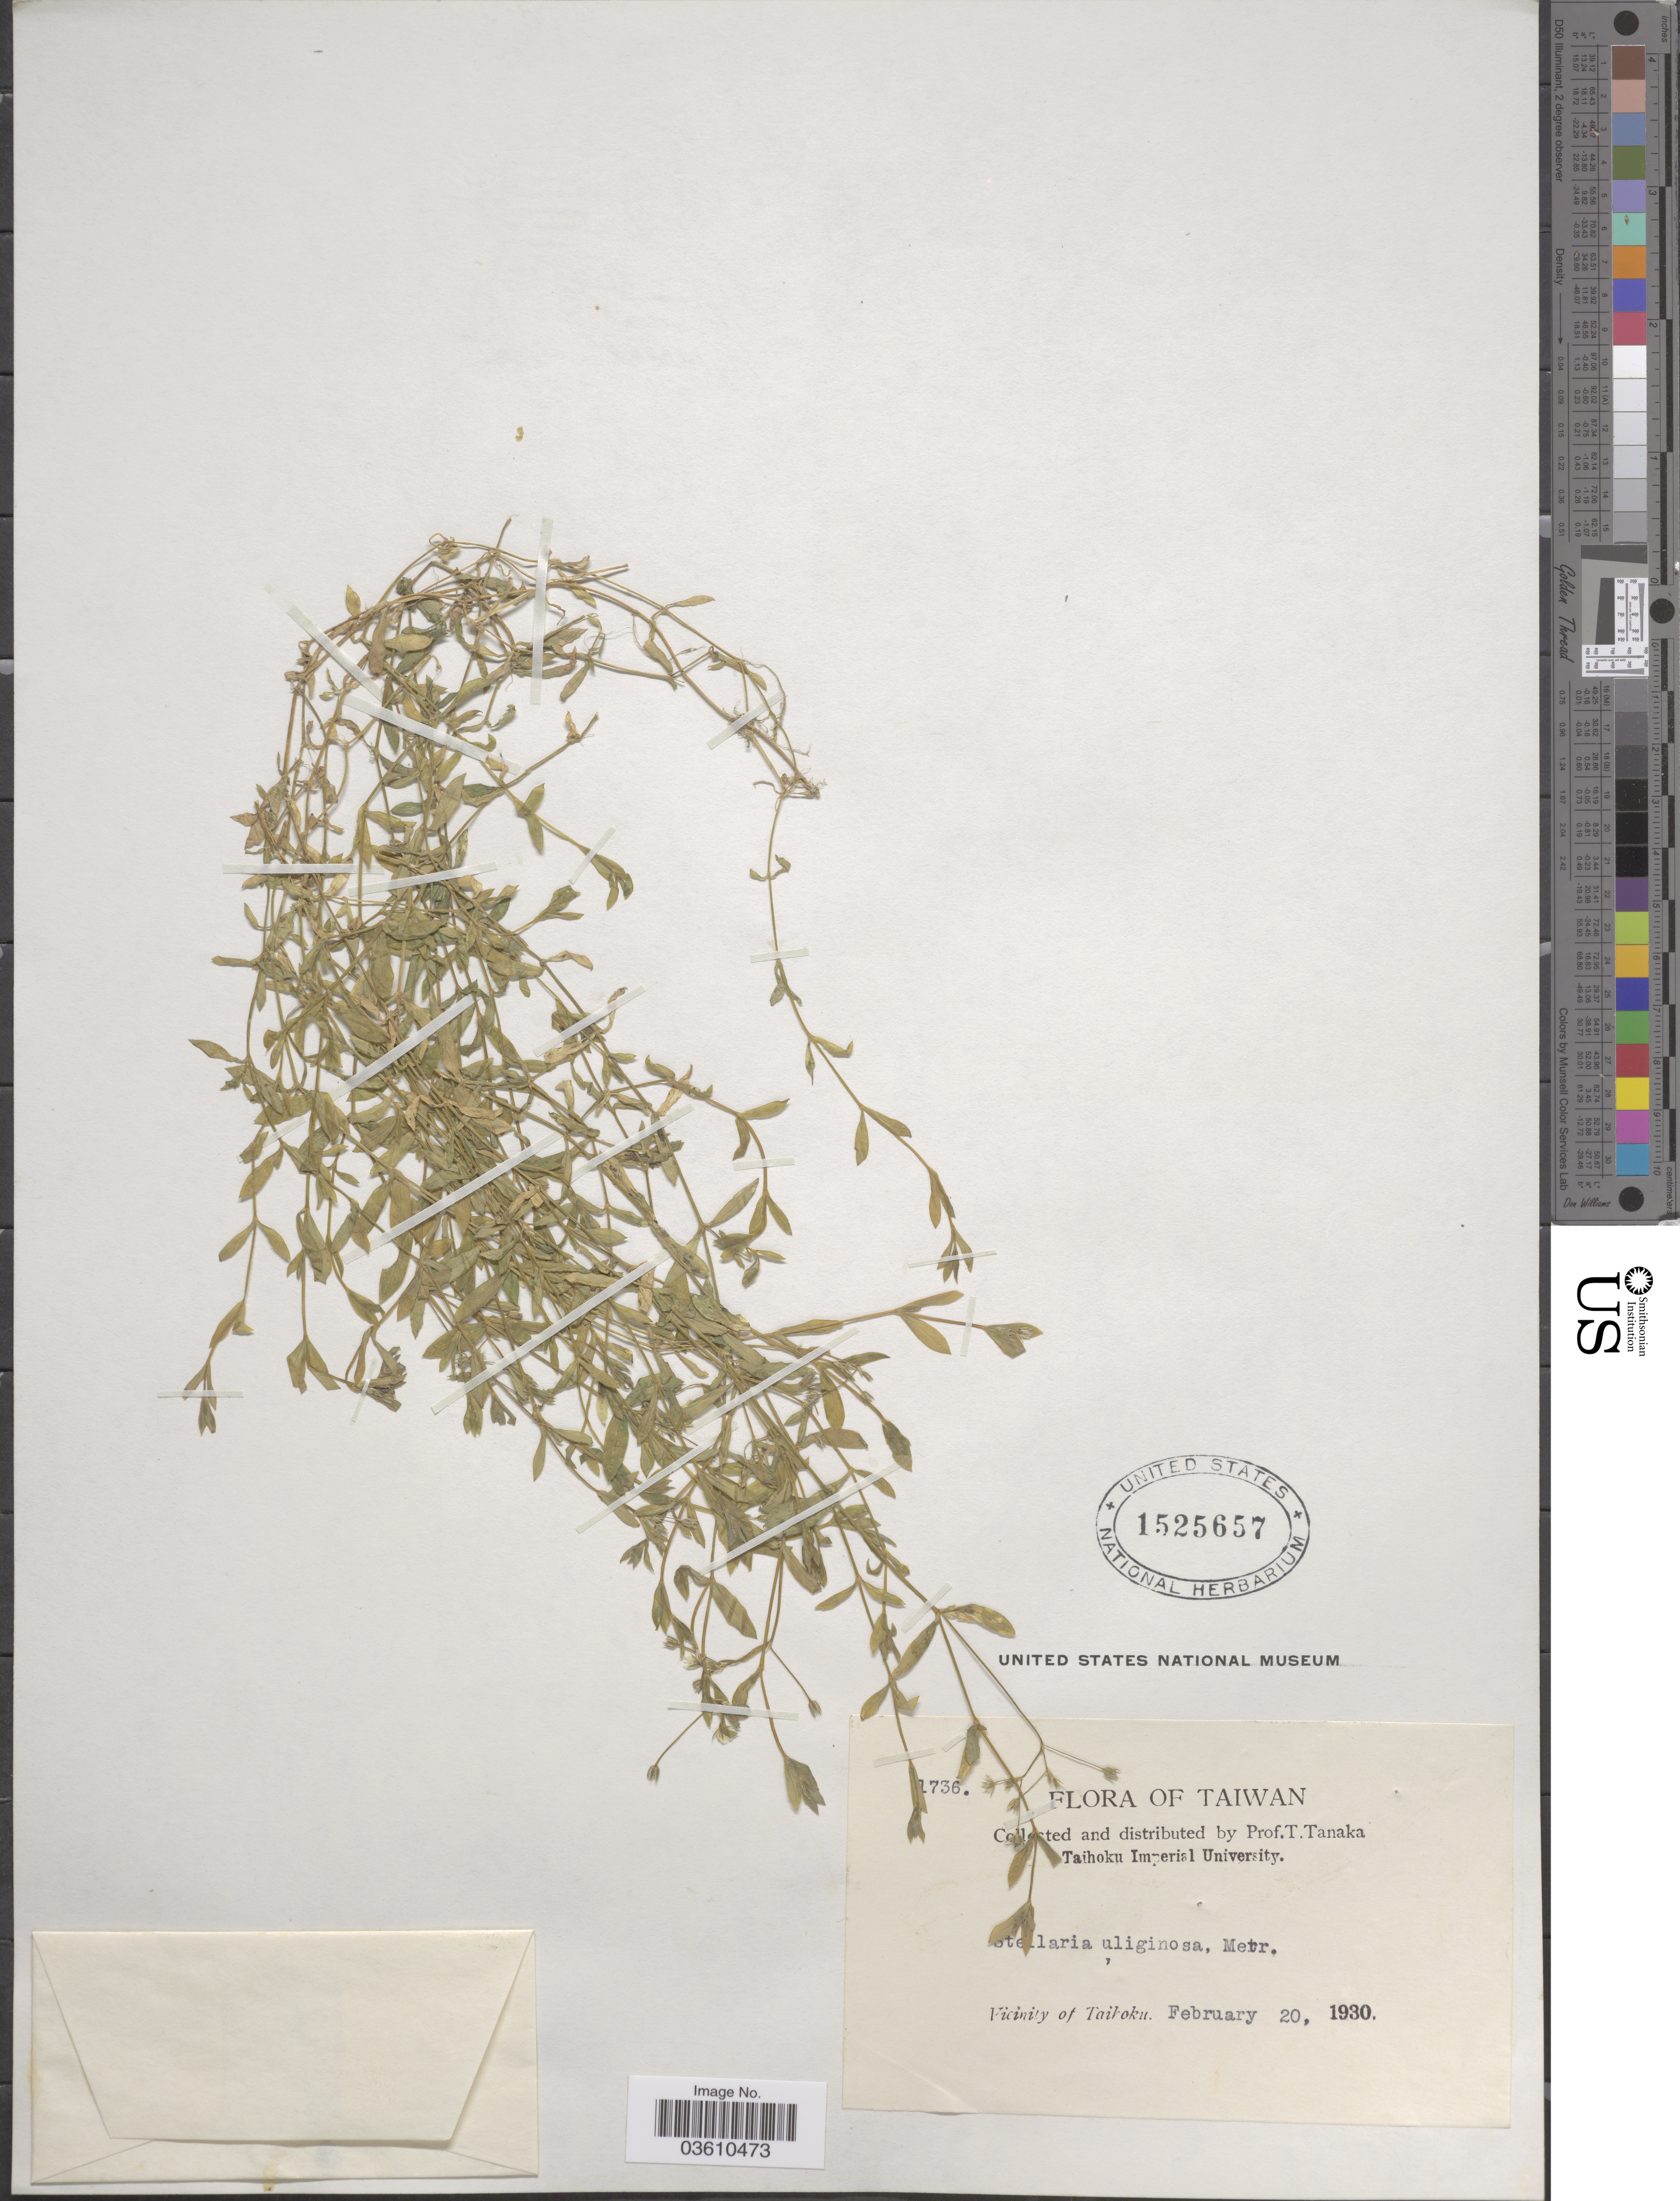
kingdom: Plantae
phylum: Tracheophyta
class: Magnoliopsida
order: Caryophyllales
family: Caryophyllaceae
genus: Stellaria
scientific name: Stellaria alsinoides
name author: Boiss. & Buhse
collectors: T. Tanaka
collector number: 1736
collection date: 1930-02-20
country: Taiwan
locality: Vicinity of Taihoku.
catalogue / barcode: US 1525657